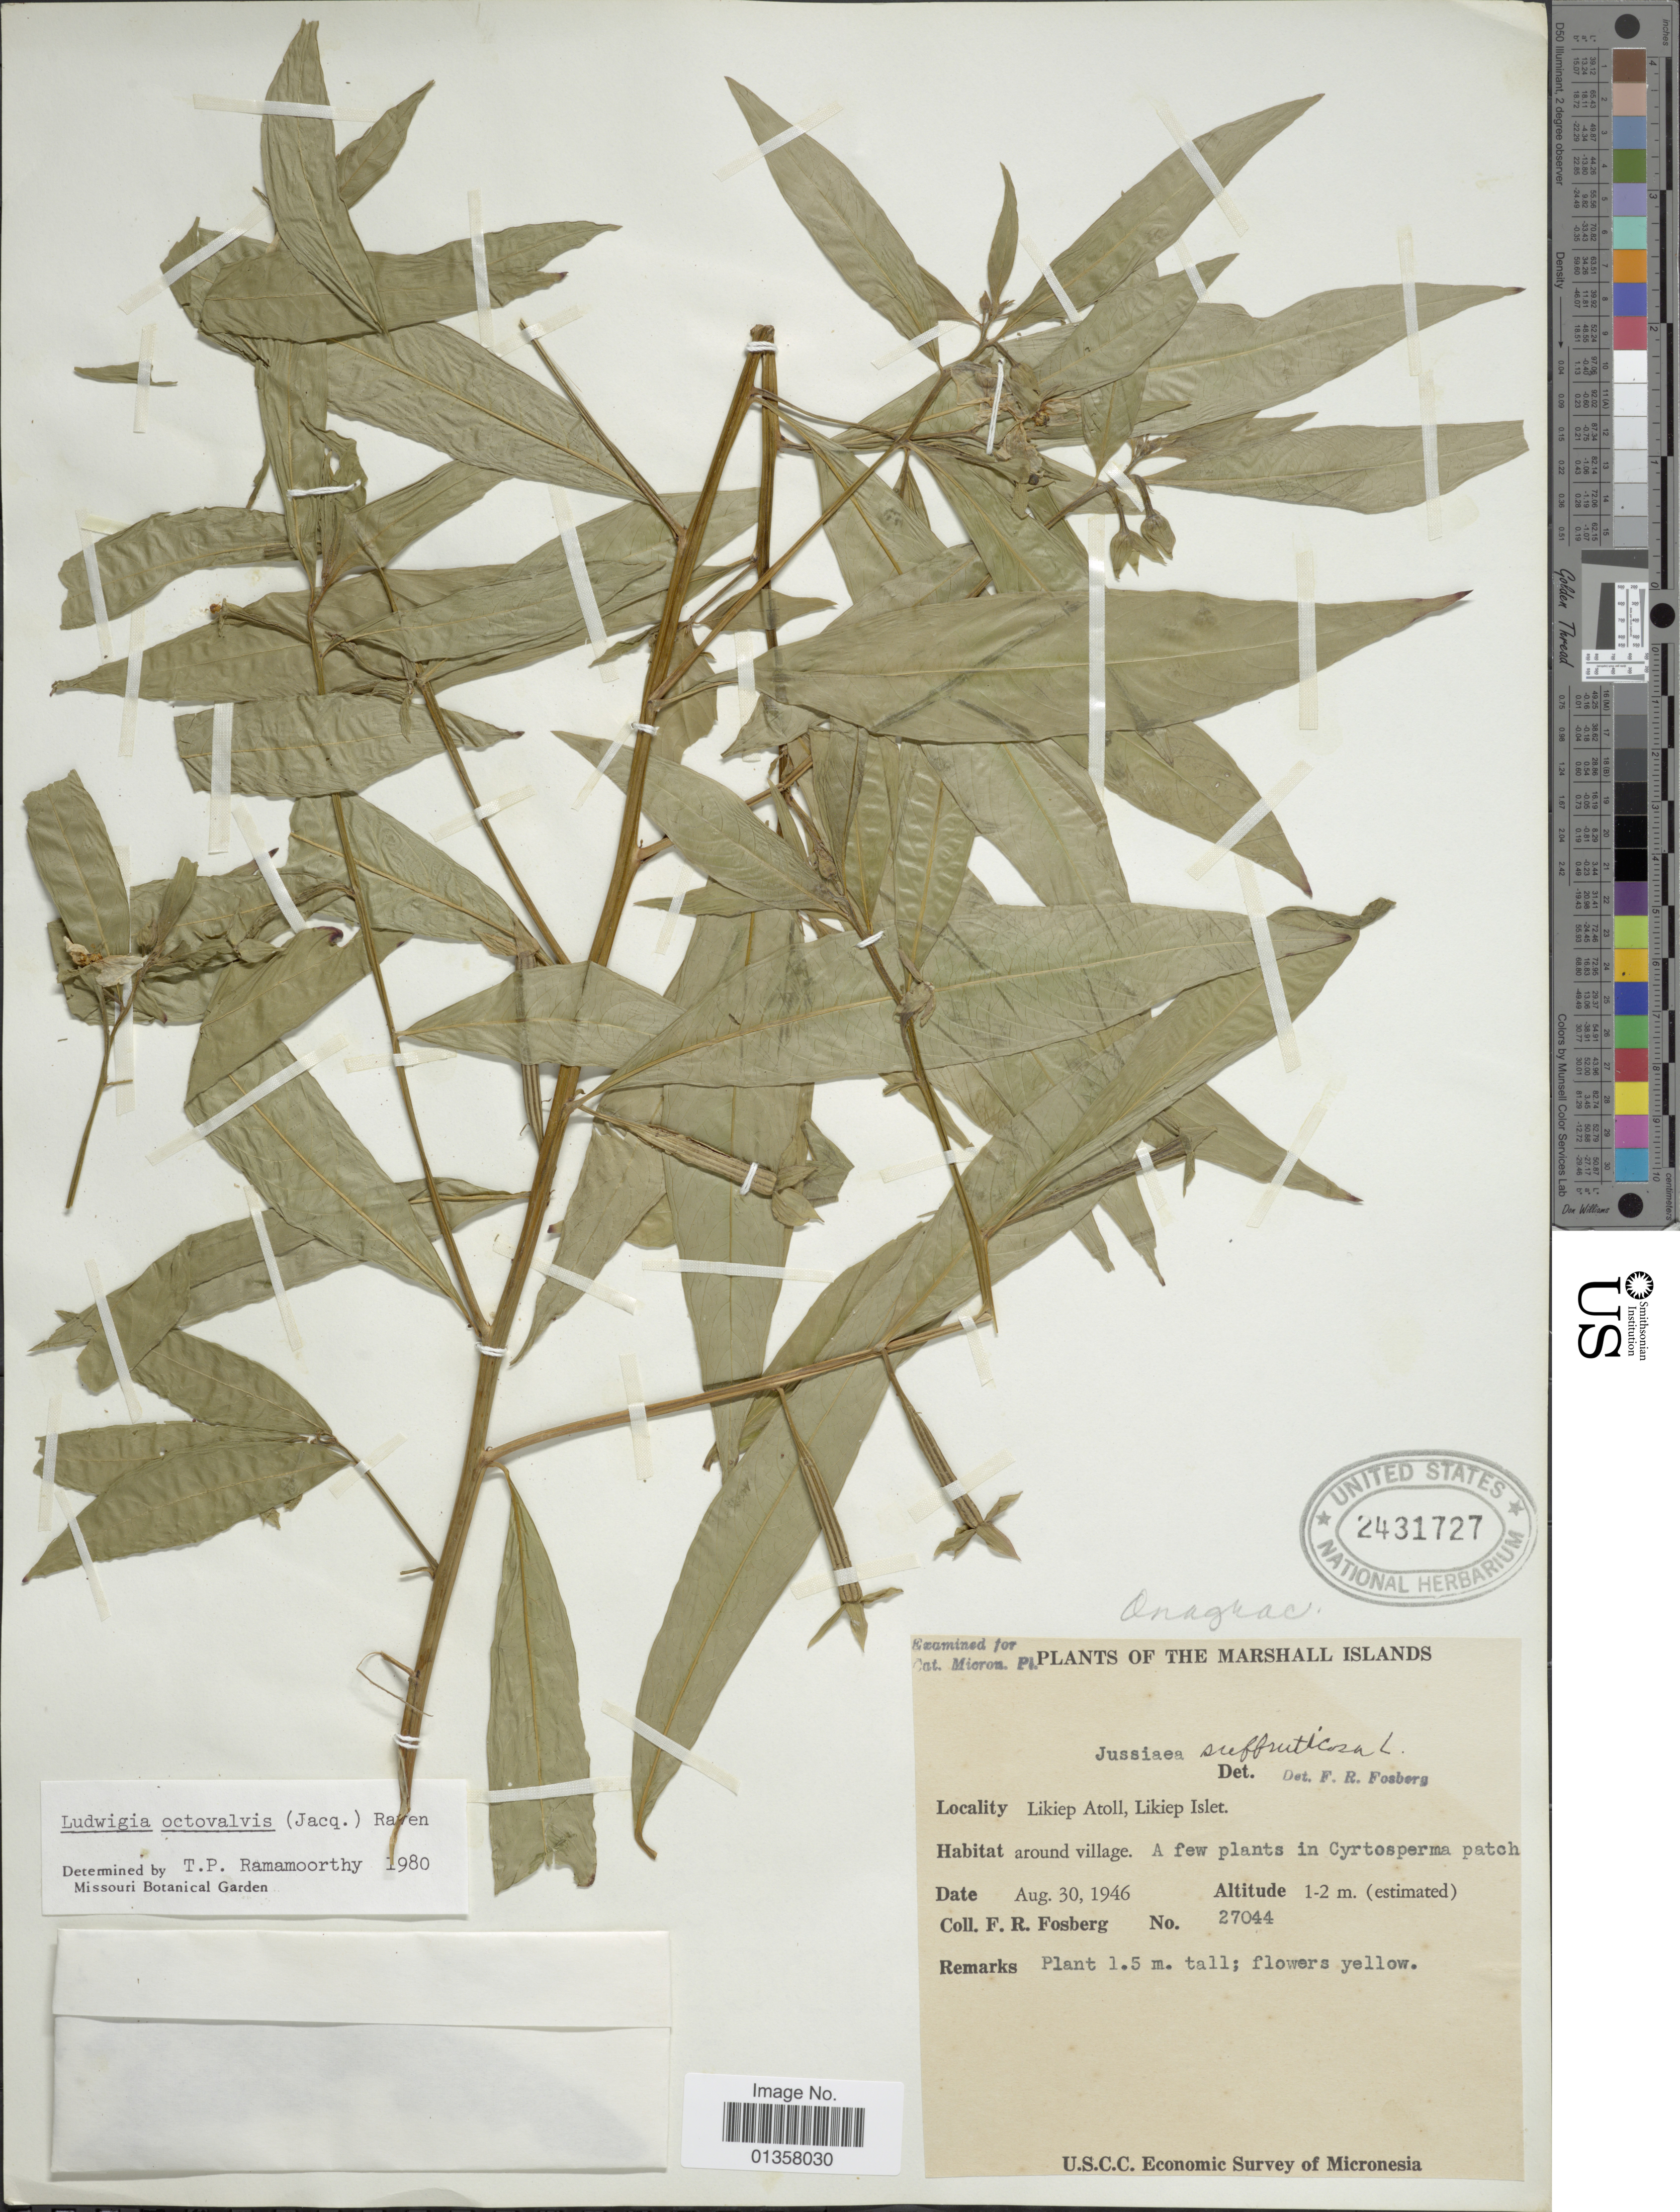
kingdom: Plantae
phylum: Tracheophyta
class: Magnoliopsida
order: Myrtales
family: Onagraceae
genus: Ludwigia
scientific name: Ludwigia octovalvis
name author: (Jacq.) P.H. Raven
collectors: F. R. Fosberg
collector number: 27044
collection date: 1946-08-30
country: Marshall Islands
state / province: Likiep Atoll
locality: Likiep Atoll, Likiep Islet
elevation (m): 1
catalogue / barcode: US 2431727